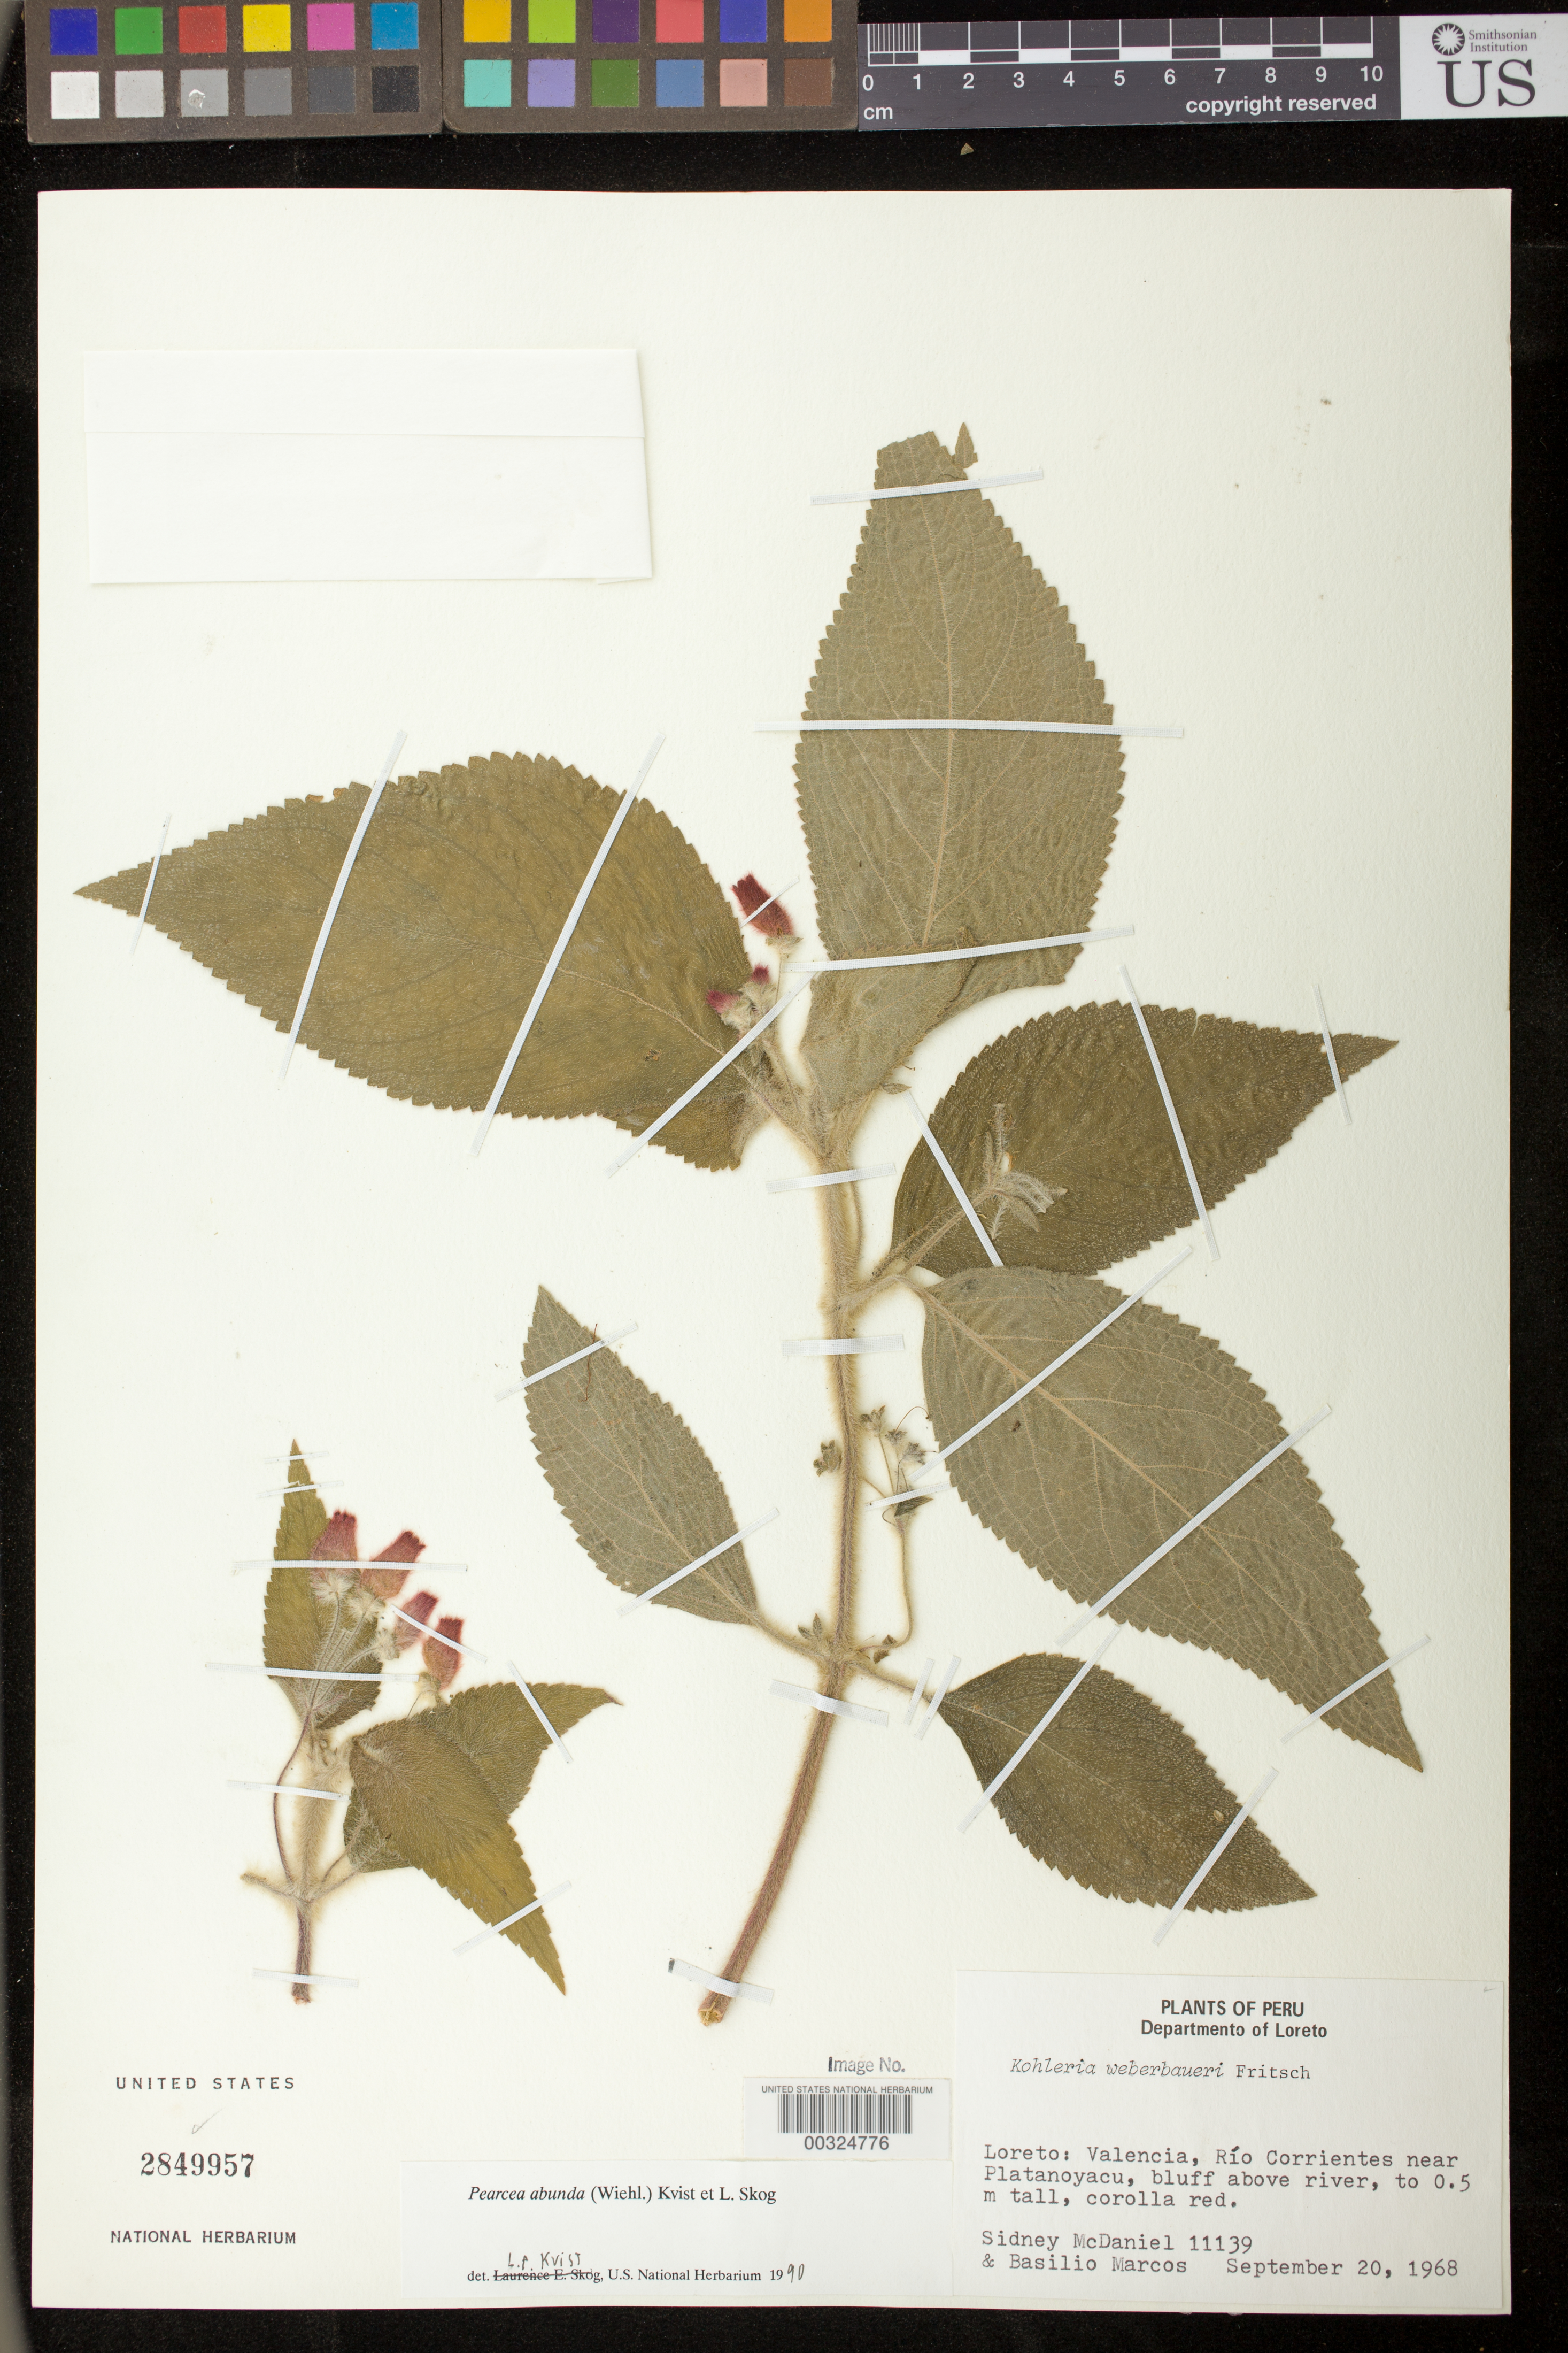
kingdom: Plantae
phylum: Tracheophyta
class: Magnoliopsida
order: Lamiales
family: Gesneriaceae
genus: Pearcea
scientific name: Pearcea abunda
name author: (Wiehler) L.P. Kvist & L.E. Skog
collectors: S. McDaniel & B. Marcos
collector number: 11139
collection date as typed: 20 Sep 1968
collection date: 1968-09-20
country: Peru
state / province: Loreto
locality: Prov. Loreto; Valencia, Rio Corrientes near Platanoyacu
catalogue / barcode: US 2849957